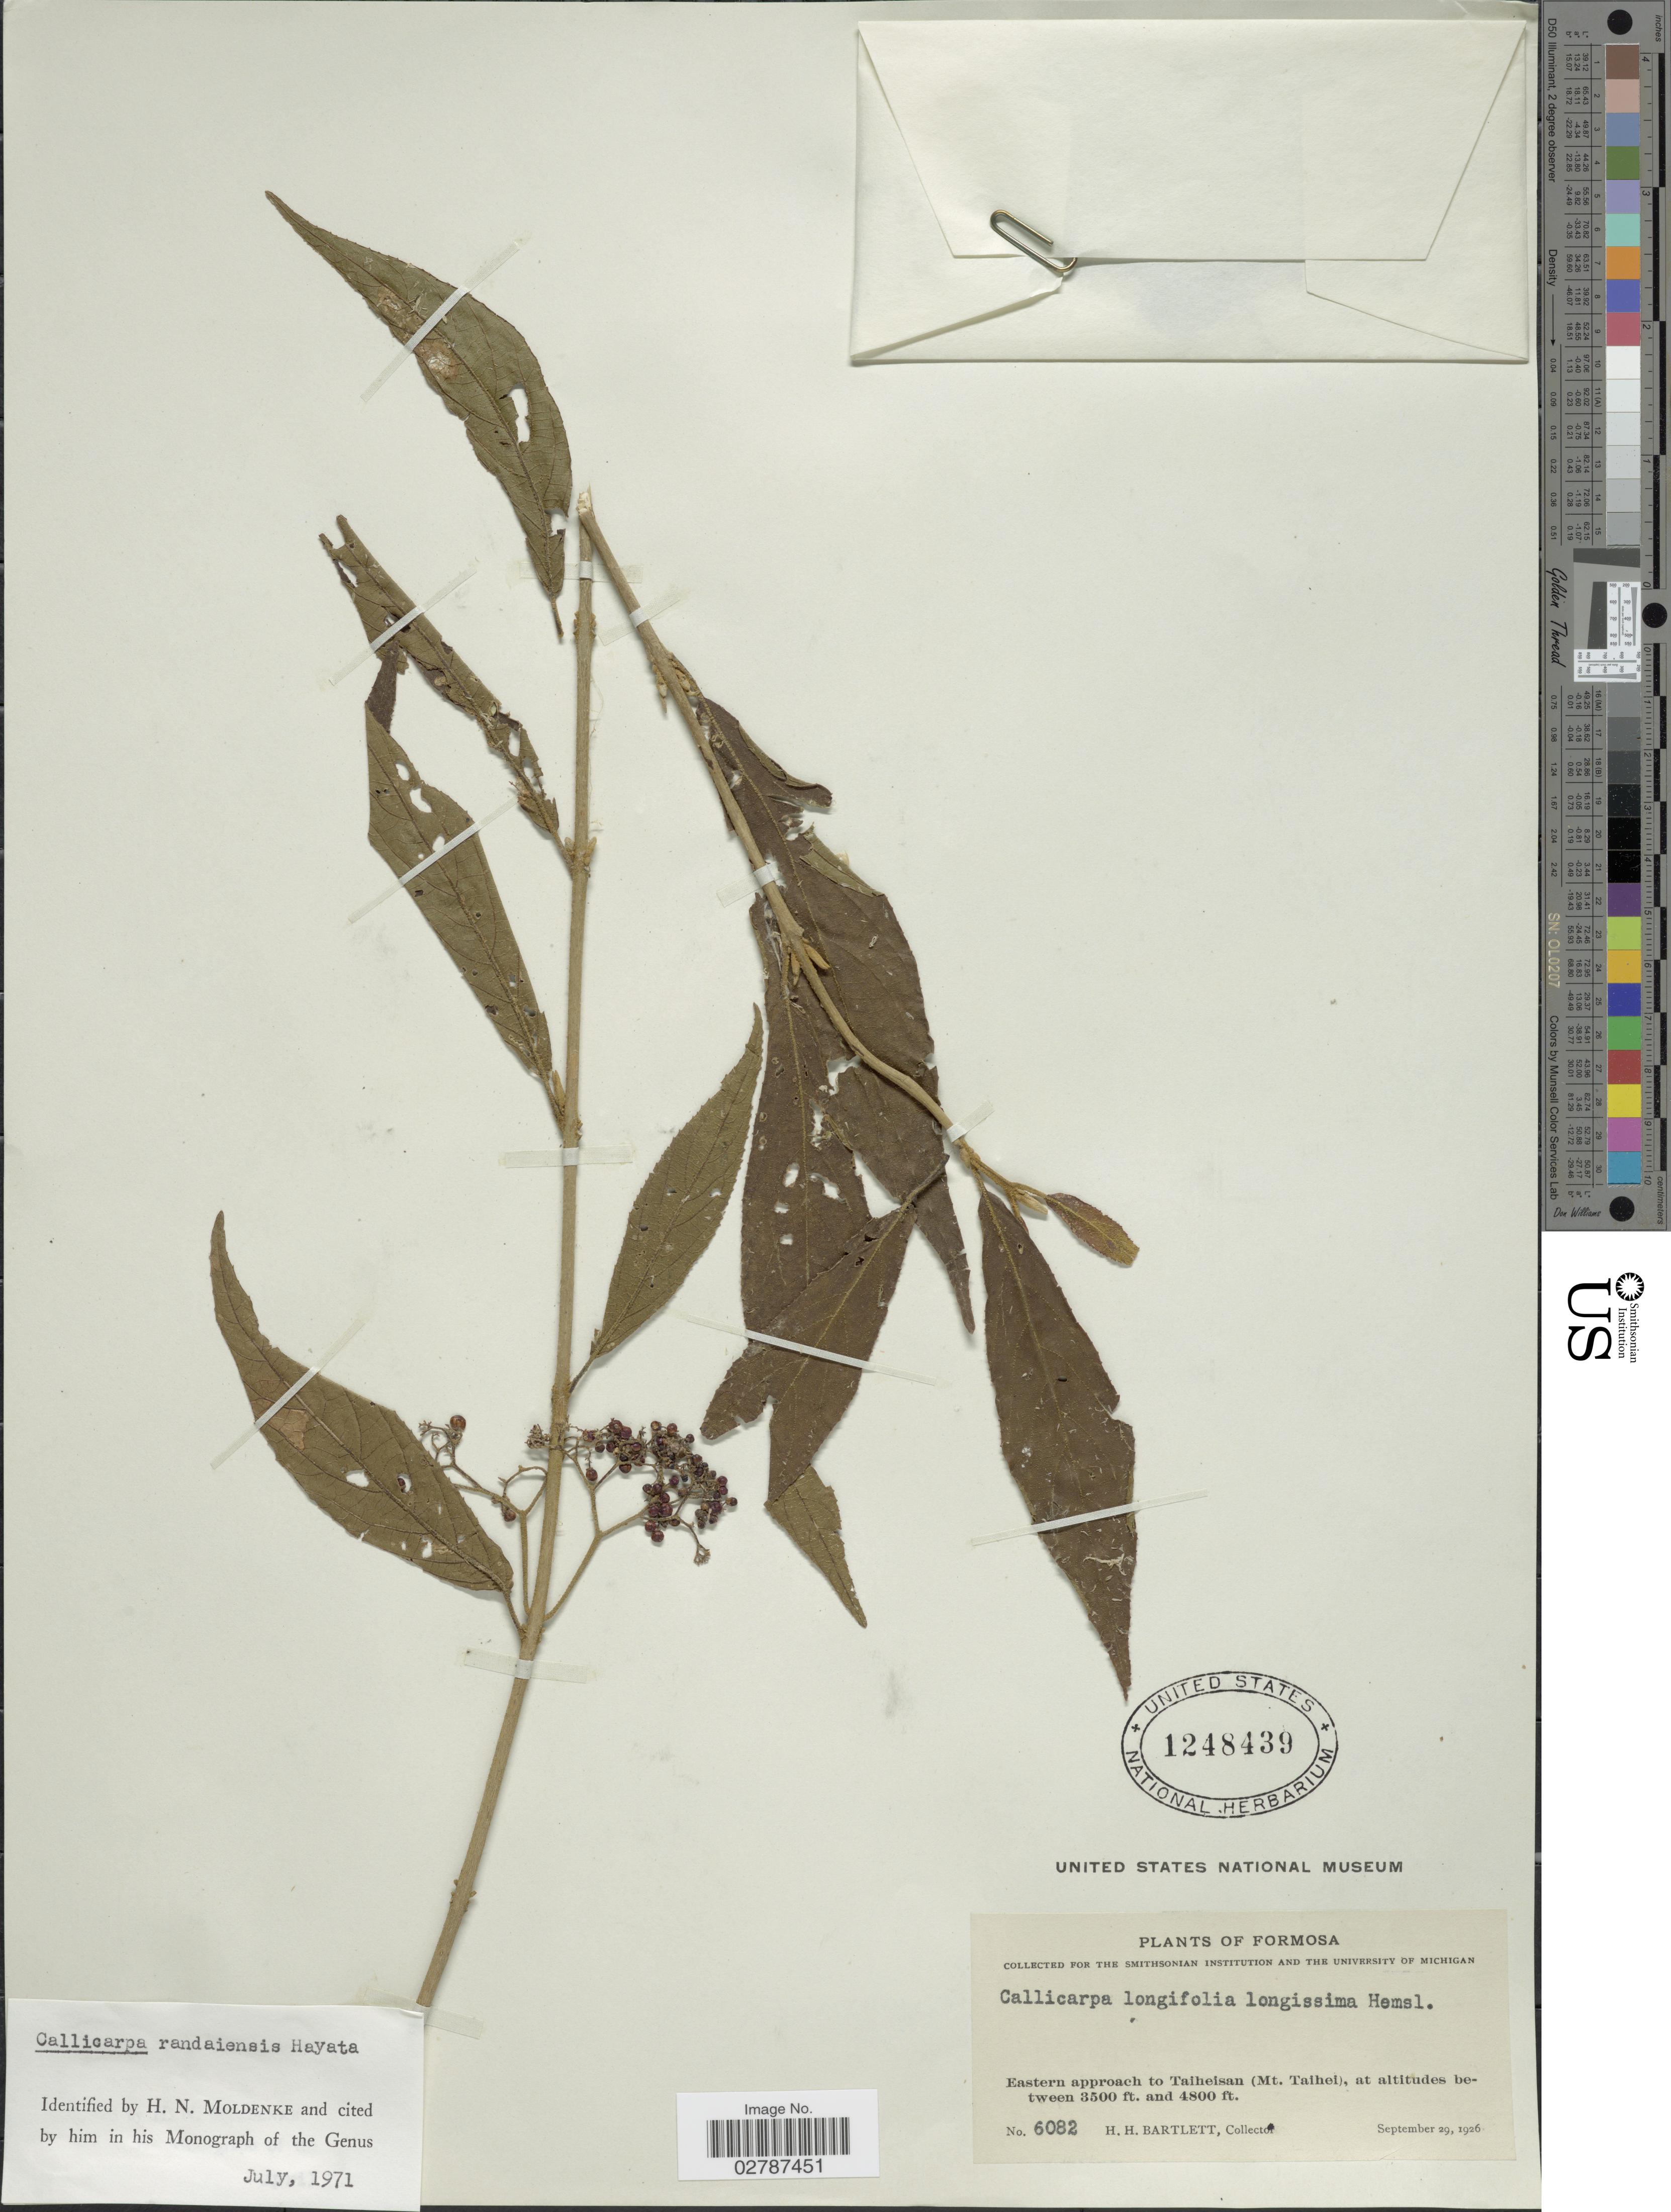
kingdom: Plantae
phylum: Tracheophyta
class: Magnoliopsida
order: Lamiales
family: Lamiaceae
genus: Callicarpa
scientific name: Callicarpa randaiensis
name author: Hayata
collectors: H. H. Bartlett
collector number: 6082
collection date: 1926-09-29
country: Taiwan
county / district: Yilan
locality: Formosa. Eastern approach to Taiheisan (Mt. Taihei).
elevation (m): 1067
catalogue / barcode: US 1248439